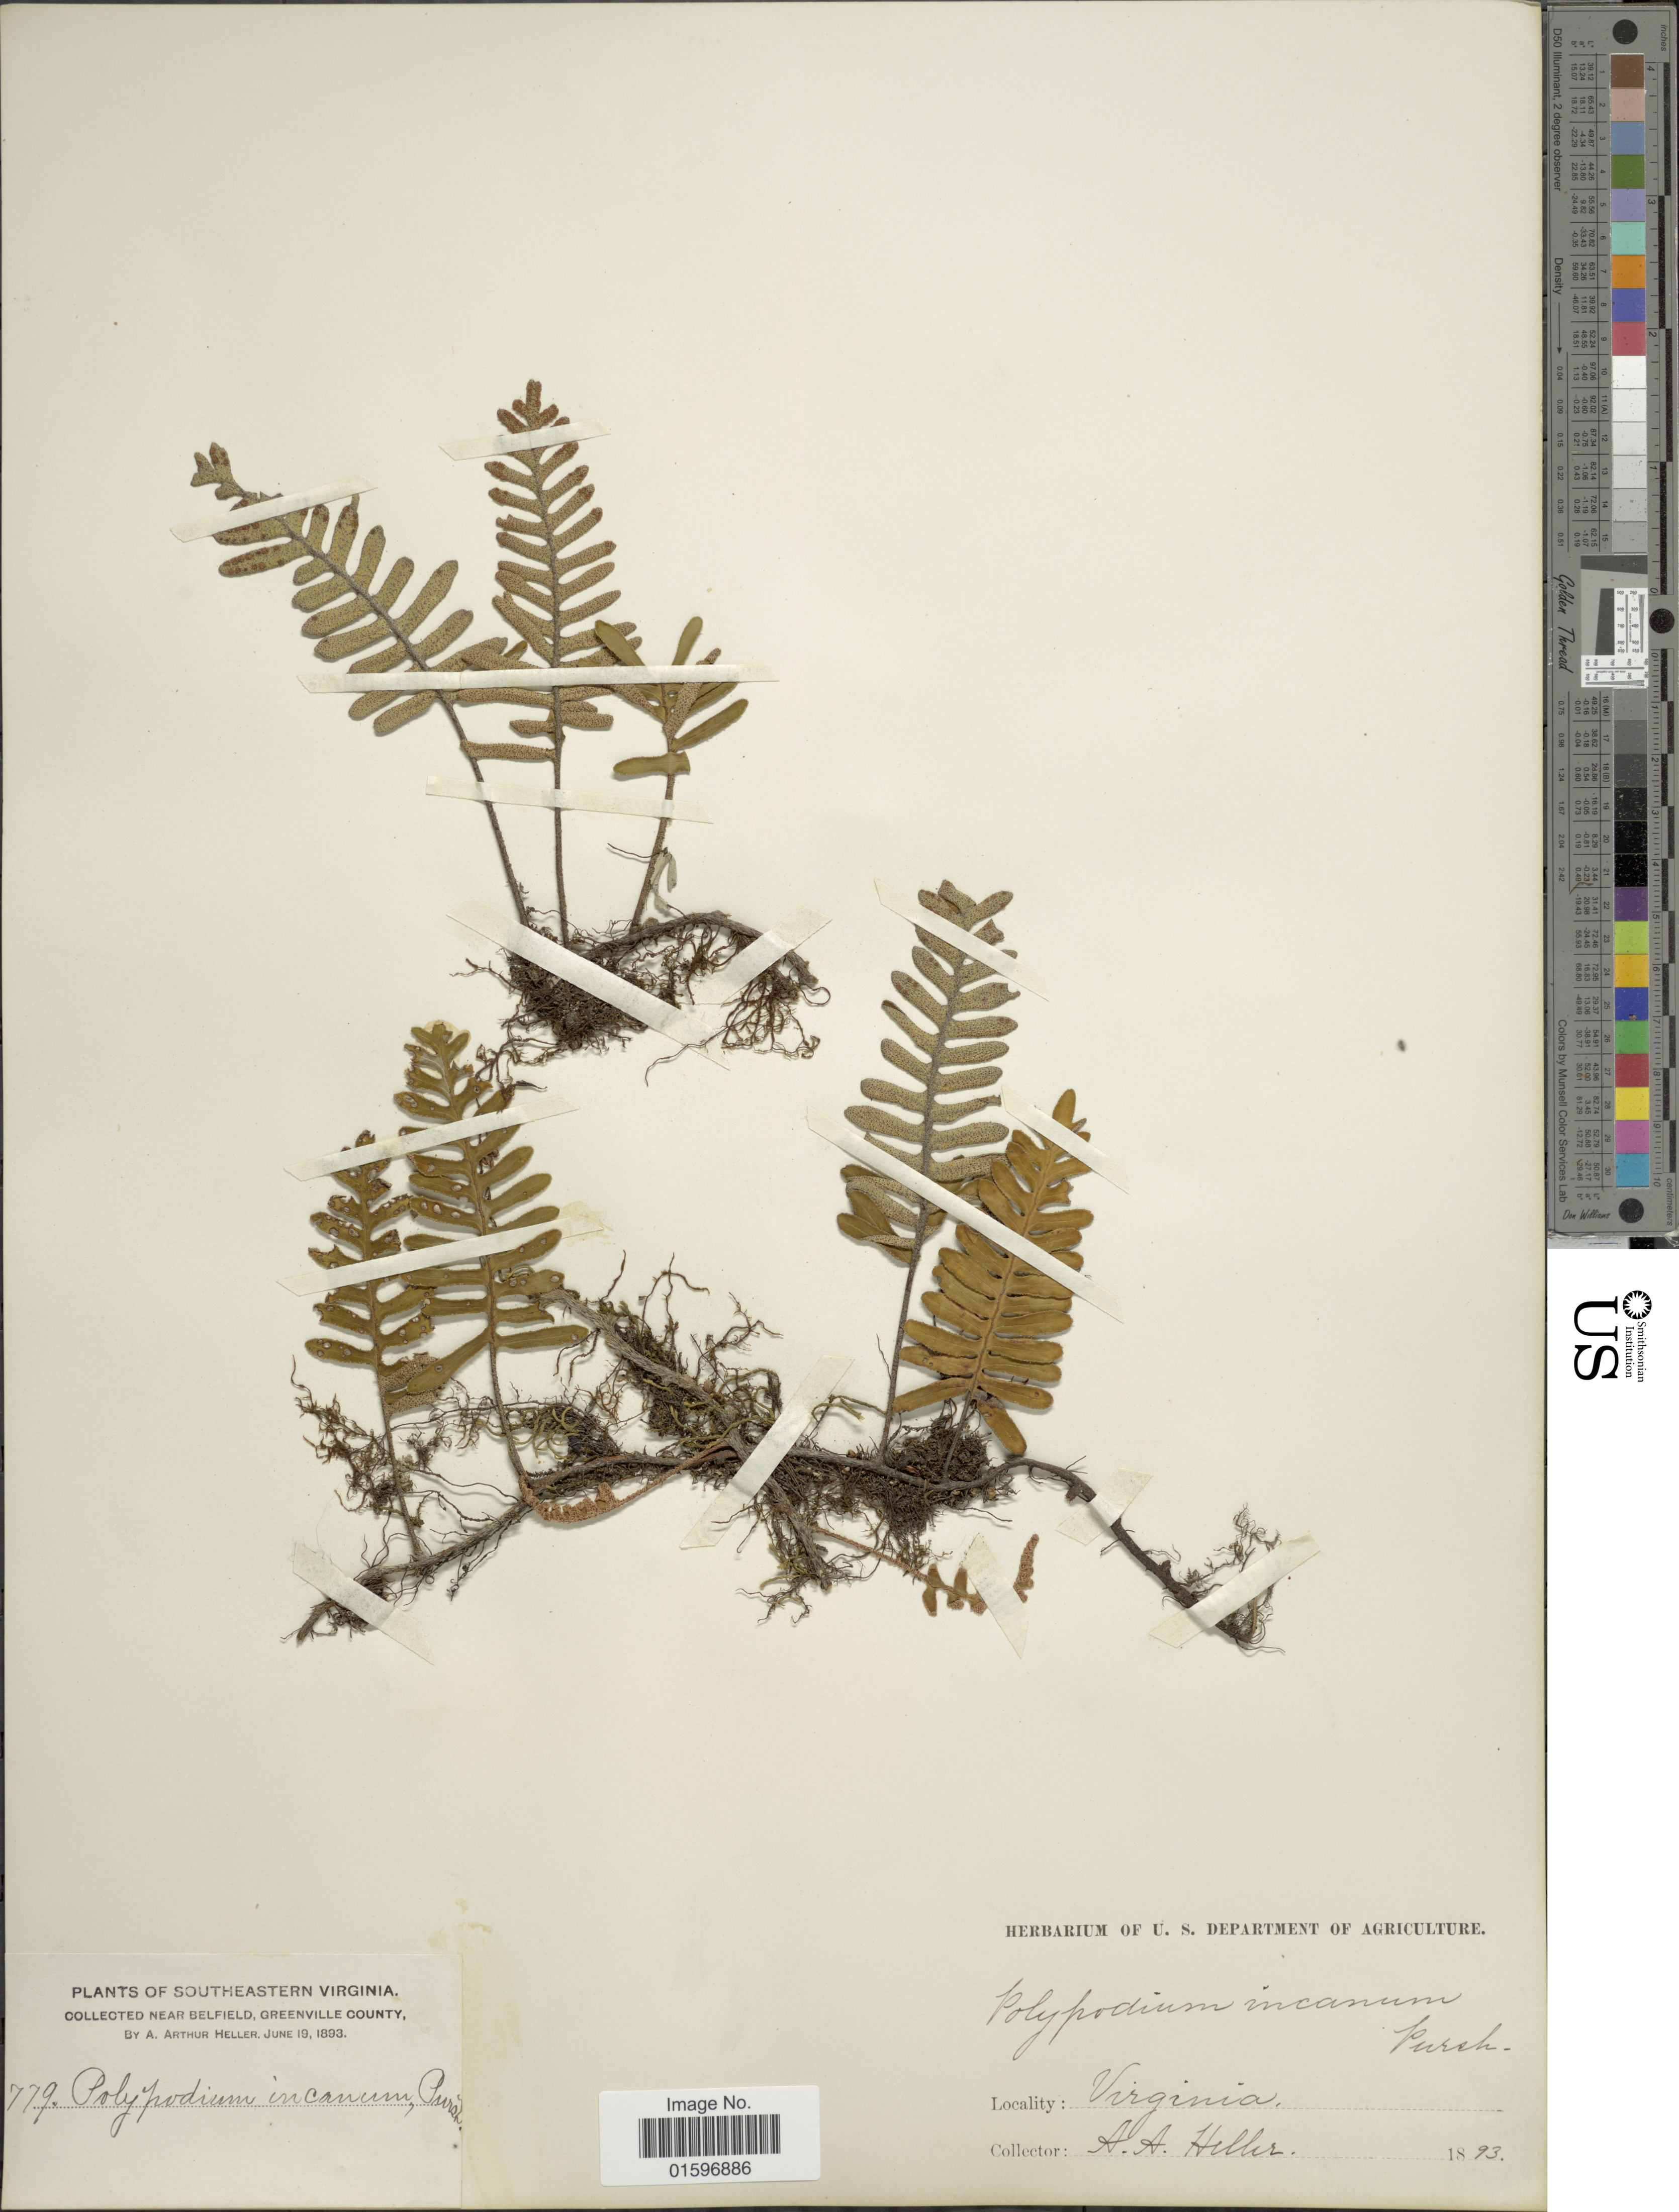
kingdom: Plantae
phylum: Tracheophyta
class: Polypodiopsida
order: Polypodiales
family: Polypodiaceae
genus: Pleopeltis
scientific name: Pleopeltis polypodioides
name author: (L.) E.G. Andrews & Windham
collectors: A. A. Heller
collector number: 779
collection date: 1893-06-19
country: United States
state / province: Virginia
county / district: Greensville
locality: Southeastern Virginia. Near Belfield, Greenville County.